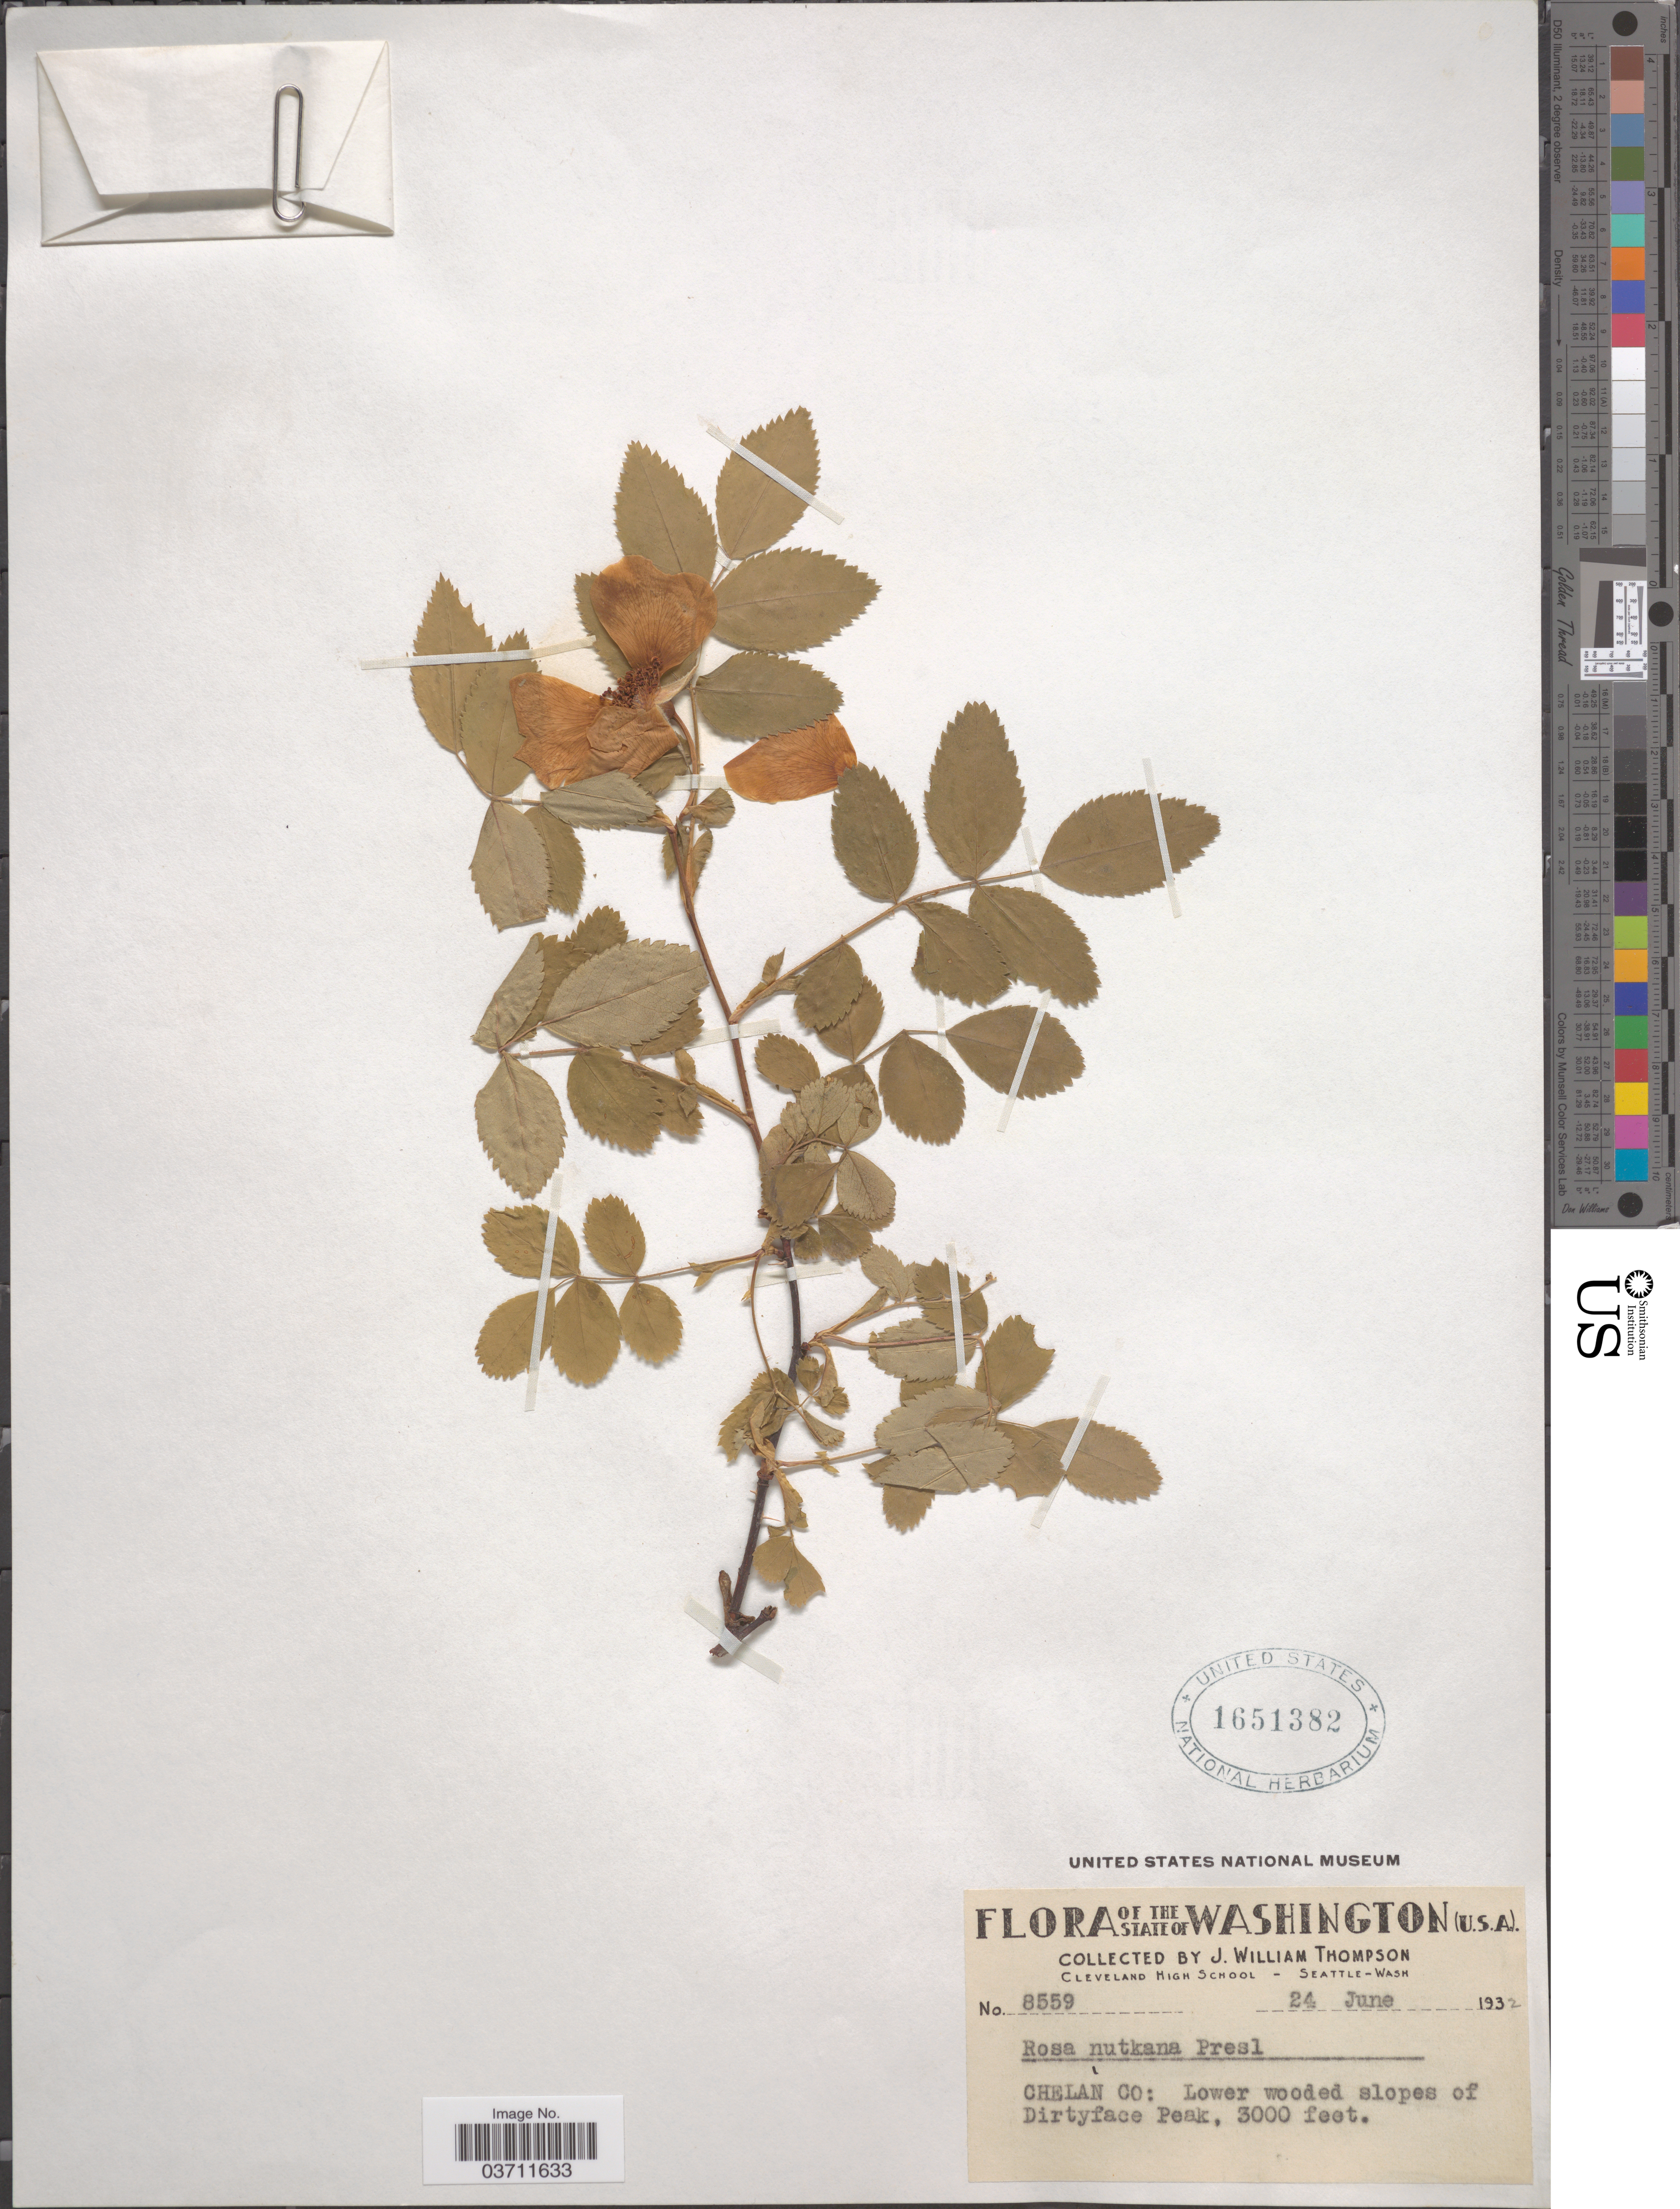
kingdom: Plantae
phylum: Tracheophyta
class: Magnoliopsida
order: Rosales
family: Rosaceae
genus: Rosa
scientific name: Rosa nutkana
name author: C. Presl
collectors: J. W. Thompson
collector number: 8559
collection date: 1932-06-24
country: United States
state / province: Washington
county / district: Chelan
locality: Chelan Co: Lower wooded slopes of Dirtyface Peak.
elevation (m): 914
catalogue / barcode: US 1651382